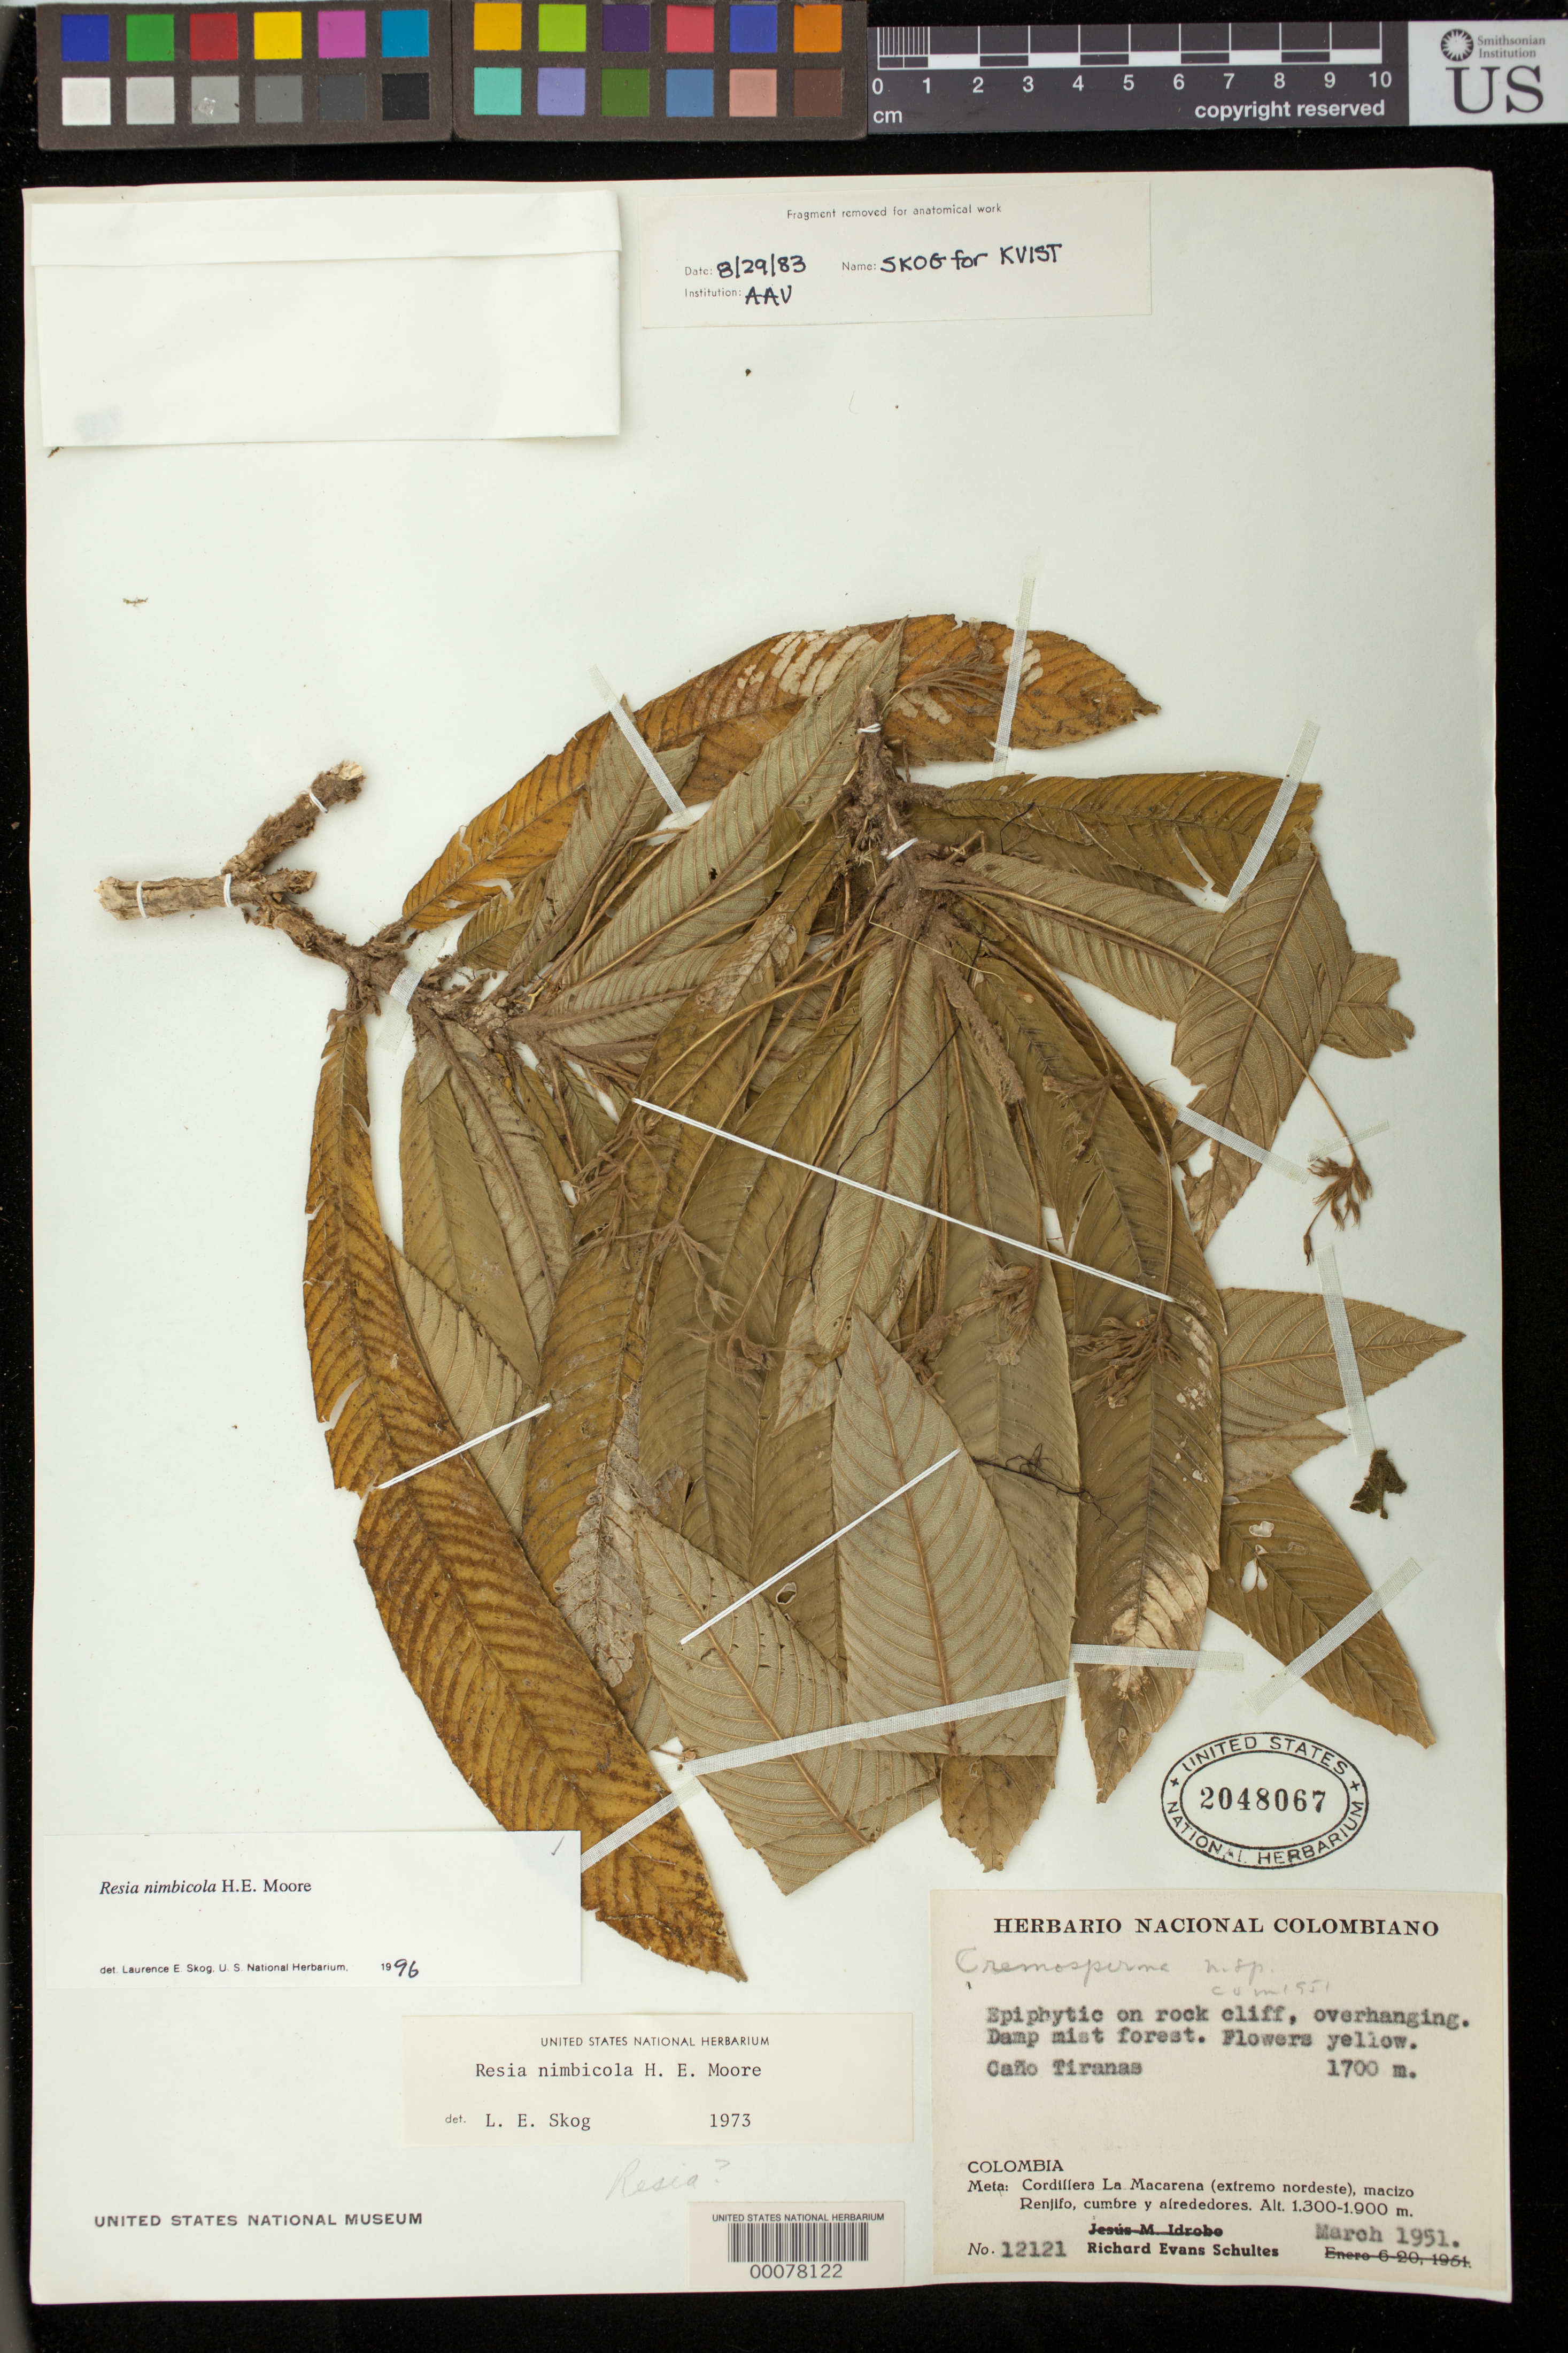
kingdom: Plantae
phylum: Tracheophyta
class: Magnoliopsida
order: Lamiales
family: Gesneriaceae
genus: Resia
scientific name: Resia nimbicola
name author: H.E. Moore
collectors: R. E. Schultes & et al.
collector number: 12121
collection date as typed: Mar 1951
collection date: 1951-03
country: Colombia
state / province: Meta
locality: Cordillera La Macarena (extremo nordeste), macizo Rengiflo, cumbre y alrededores. Caño Tiranas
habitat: On overhanging rock cliff in damp mist forest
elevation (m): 1700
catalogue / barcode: US 2048067